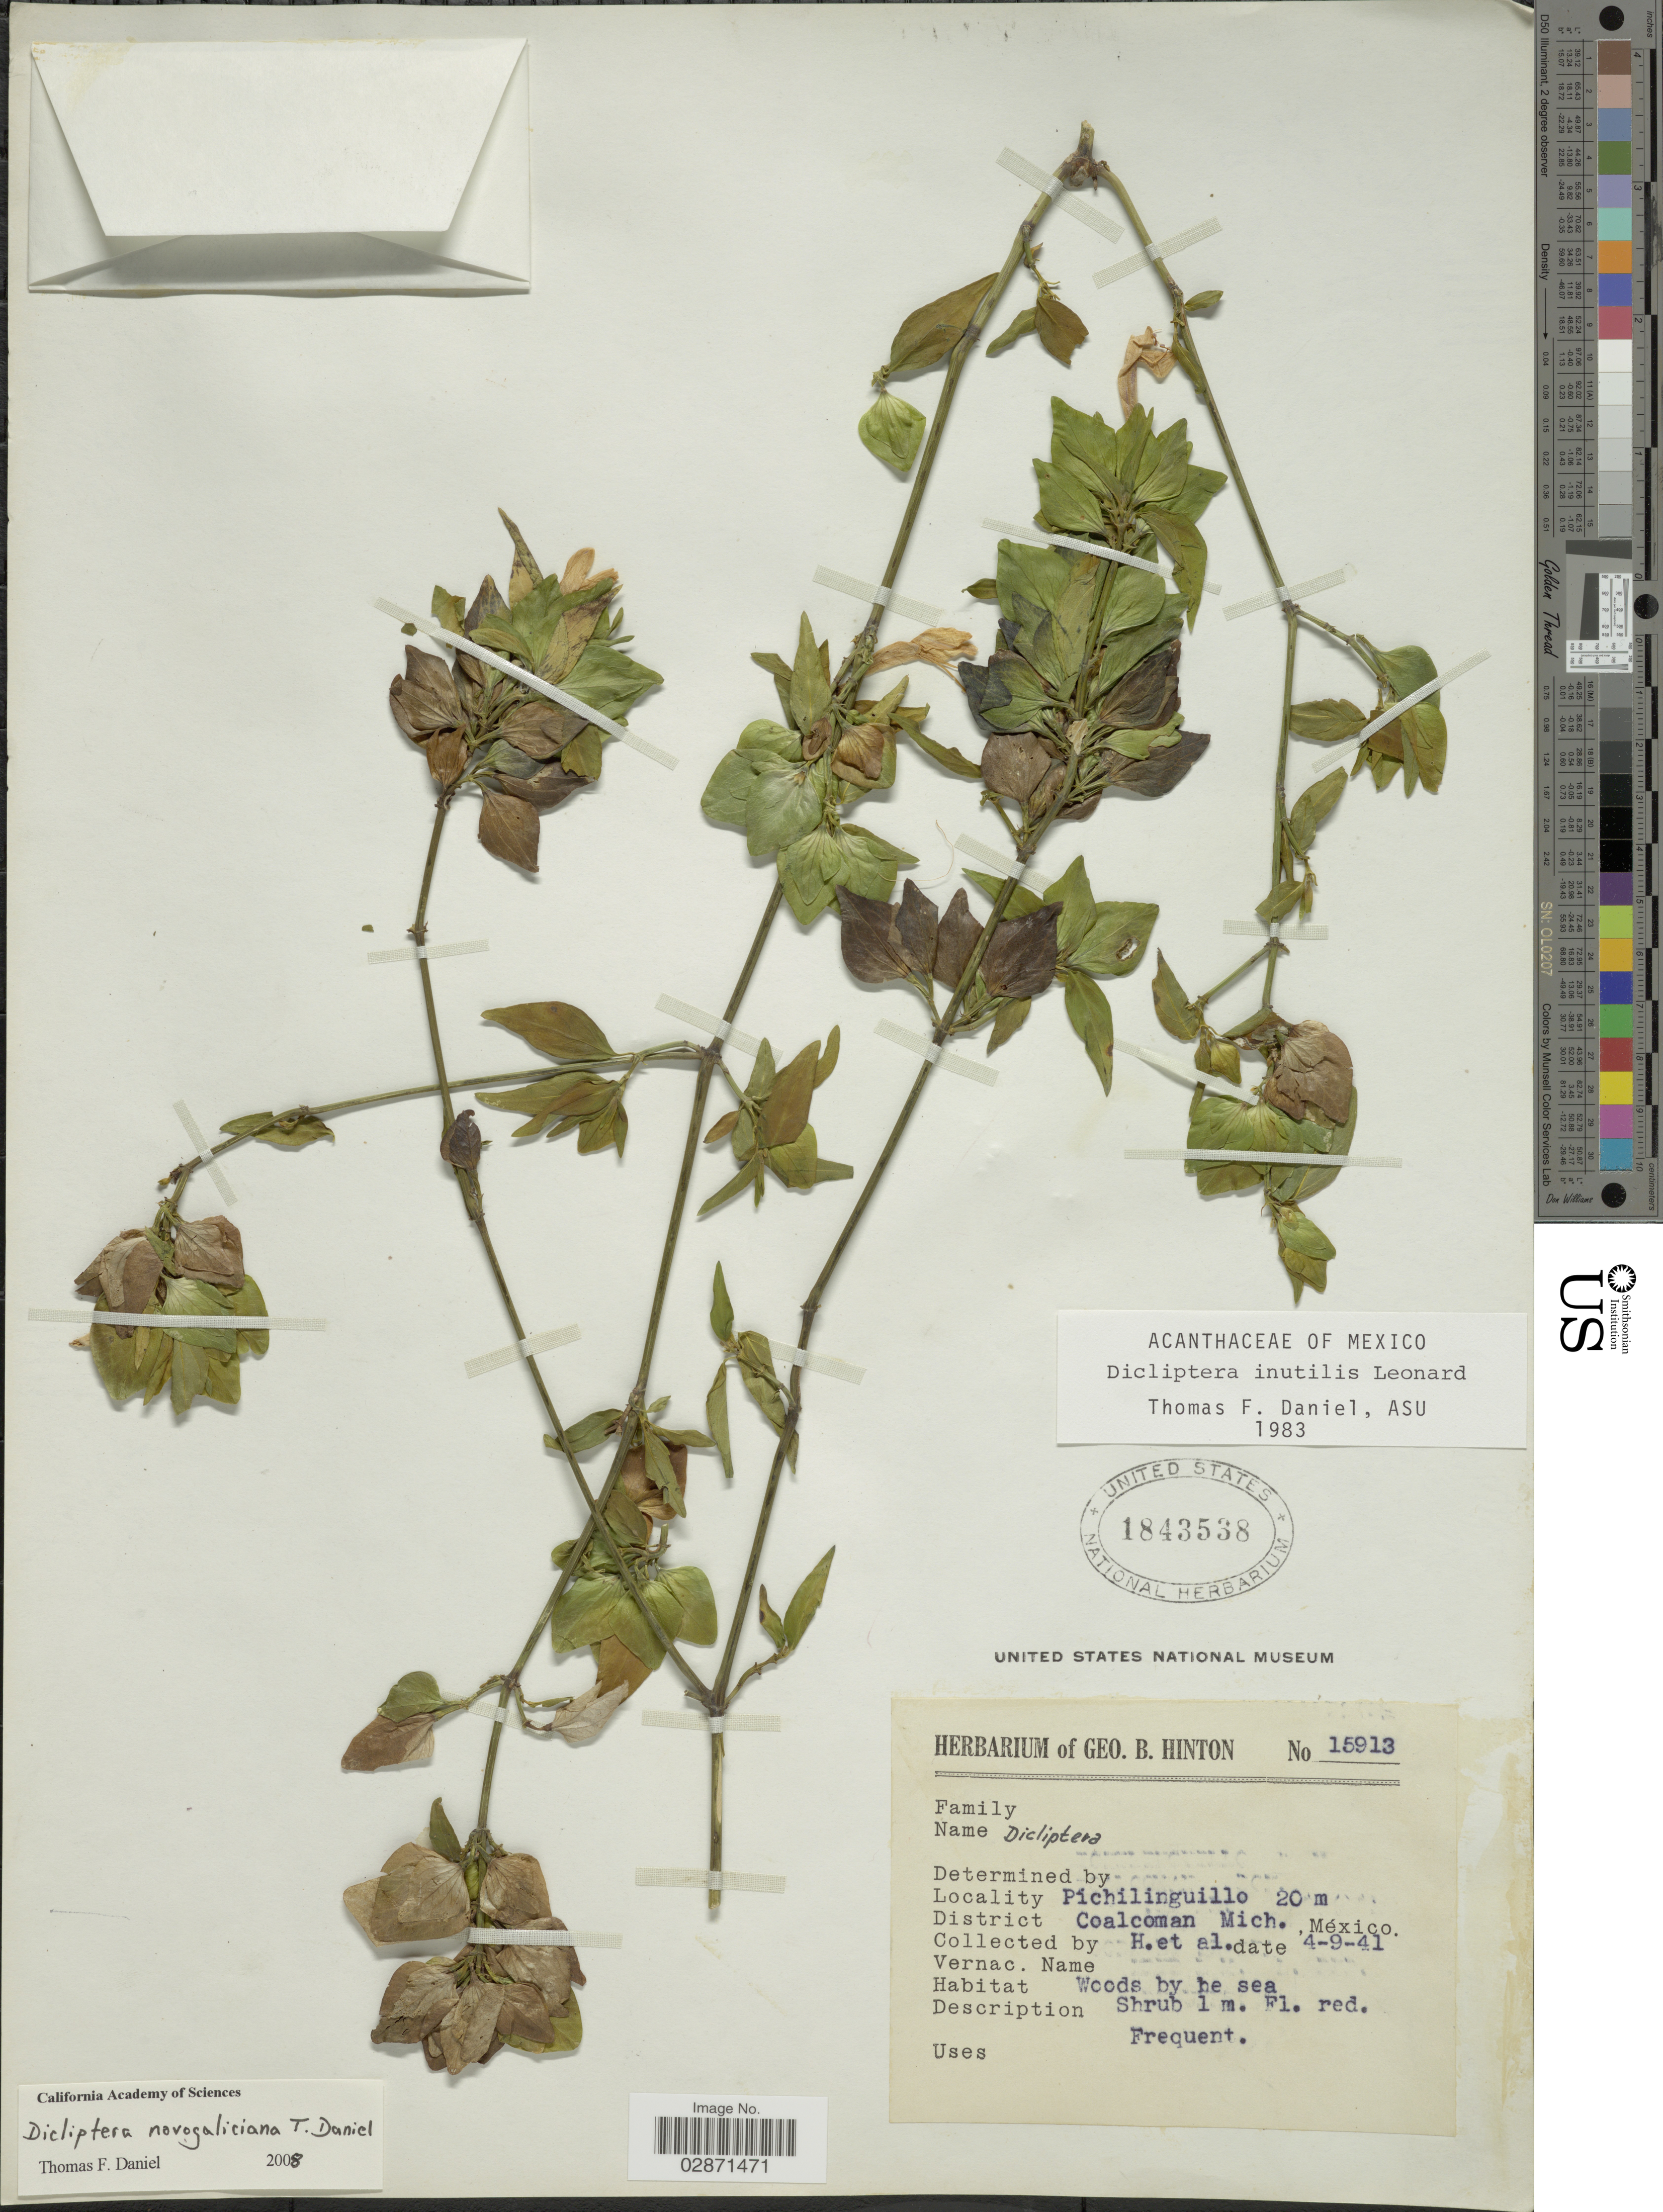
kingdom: Plantae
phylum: Tracheophyta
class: Magnoliopsida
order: Lamiales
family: Acanthaceae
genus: Dicliptera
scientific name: Dicliptera inutilis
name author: Leonard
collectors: G. B. Hinton & et al.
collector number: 15913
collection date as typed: Transcribed d/m/y: 4/9/41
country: Mexico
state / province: Michoacán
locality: Pichilinguillo. District Coalcoman.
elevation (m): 20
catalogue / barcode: US 1843538